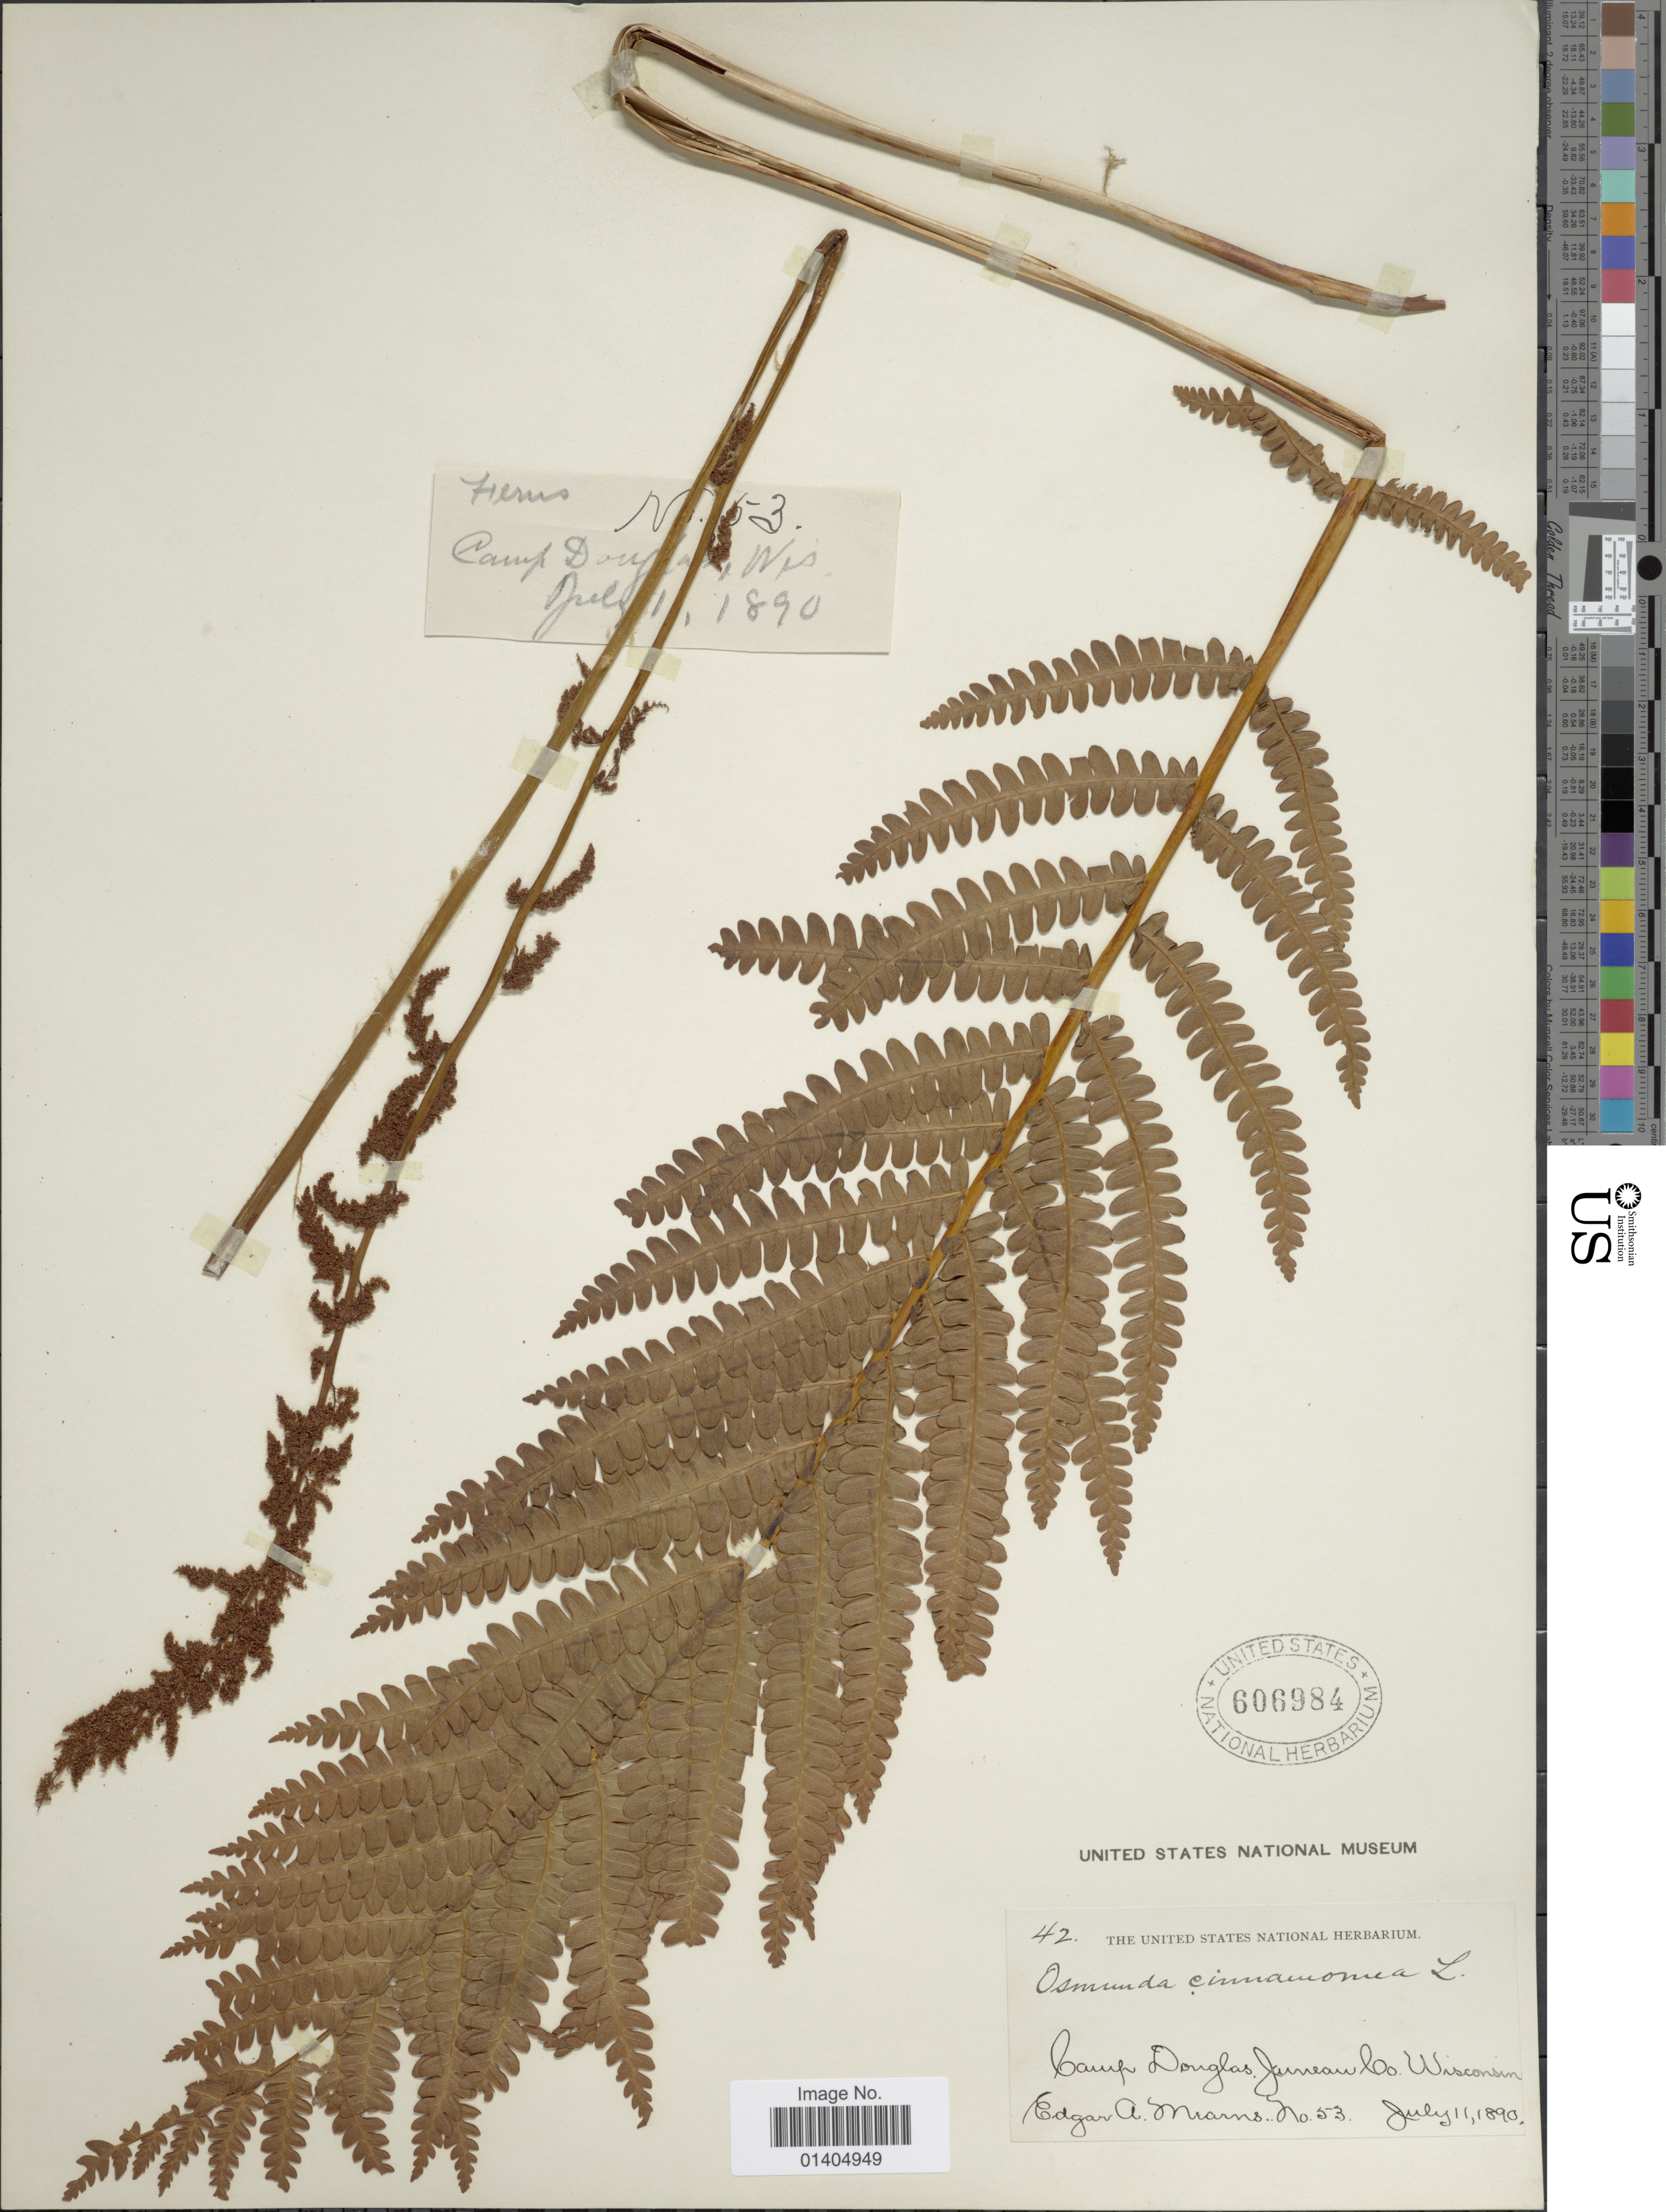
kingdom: Plantae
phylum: Tracheophyta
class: Polypodiopsida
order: Osmundales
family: Osmundaceae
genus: Osmundastrum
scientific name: Osmundastrum cinnamomeum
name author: (L.) C. Presl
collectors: E. A. Mearns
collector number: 53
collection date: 1890-07-11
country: United States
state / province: Wisconsin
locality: Camp Douglas, Junean Co.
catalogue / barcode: US 606984